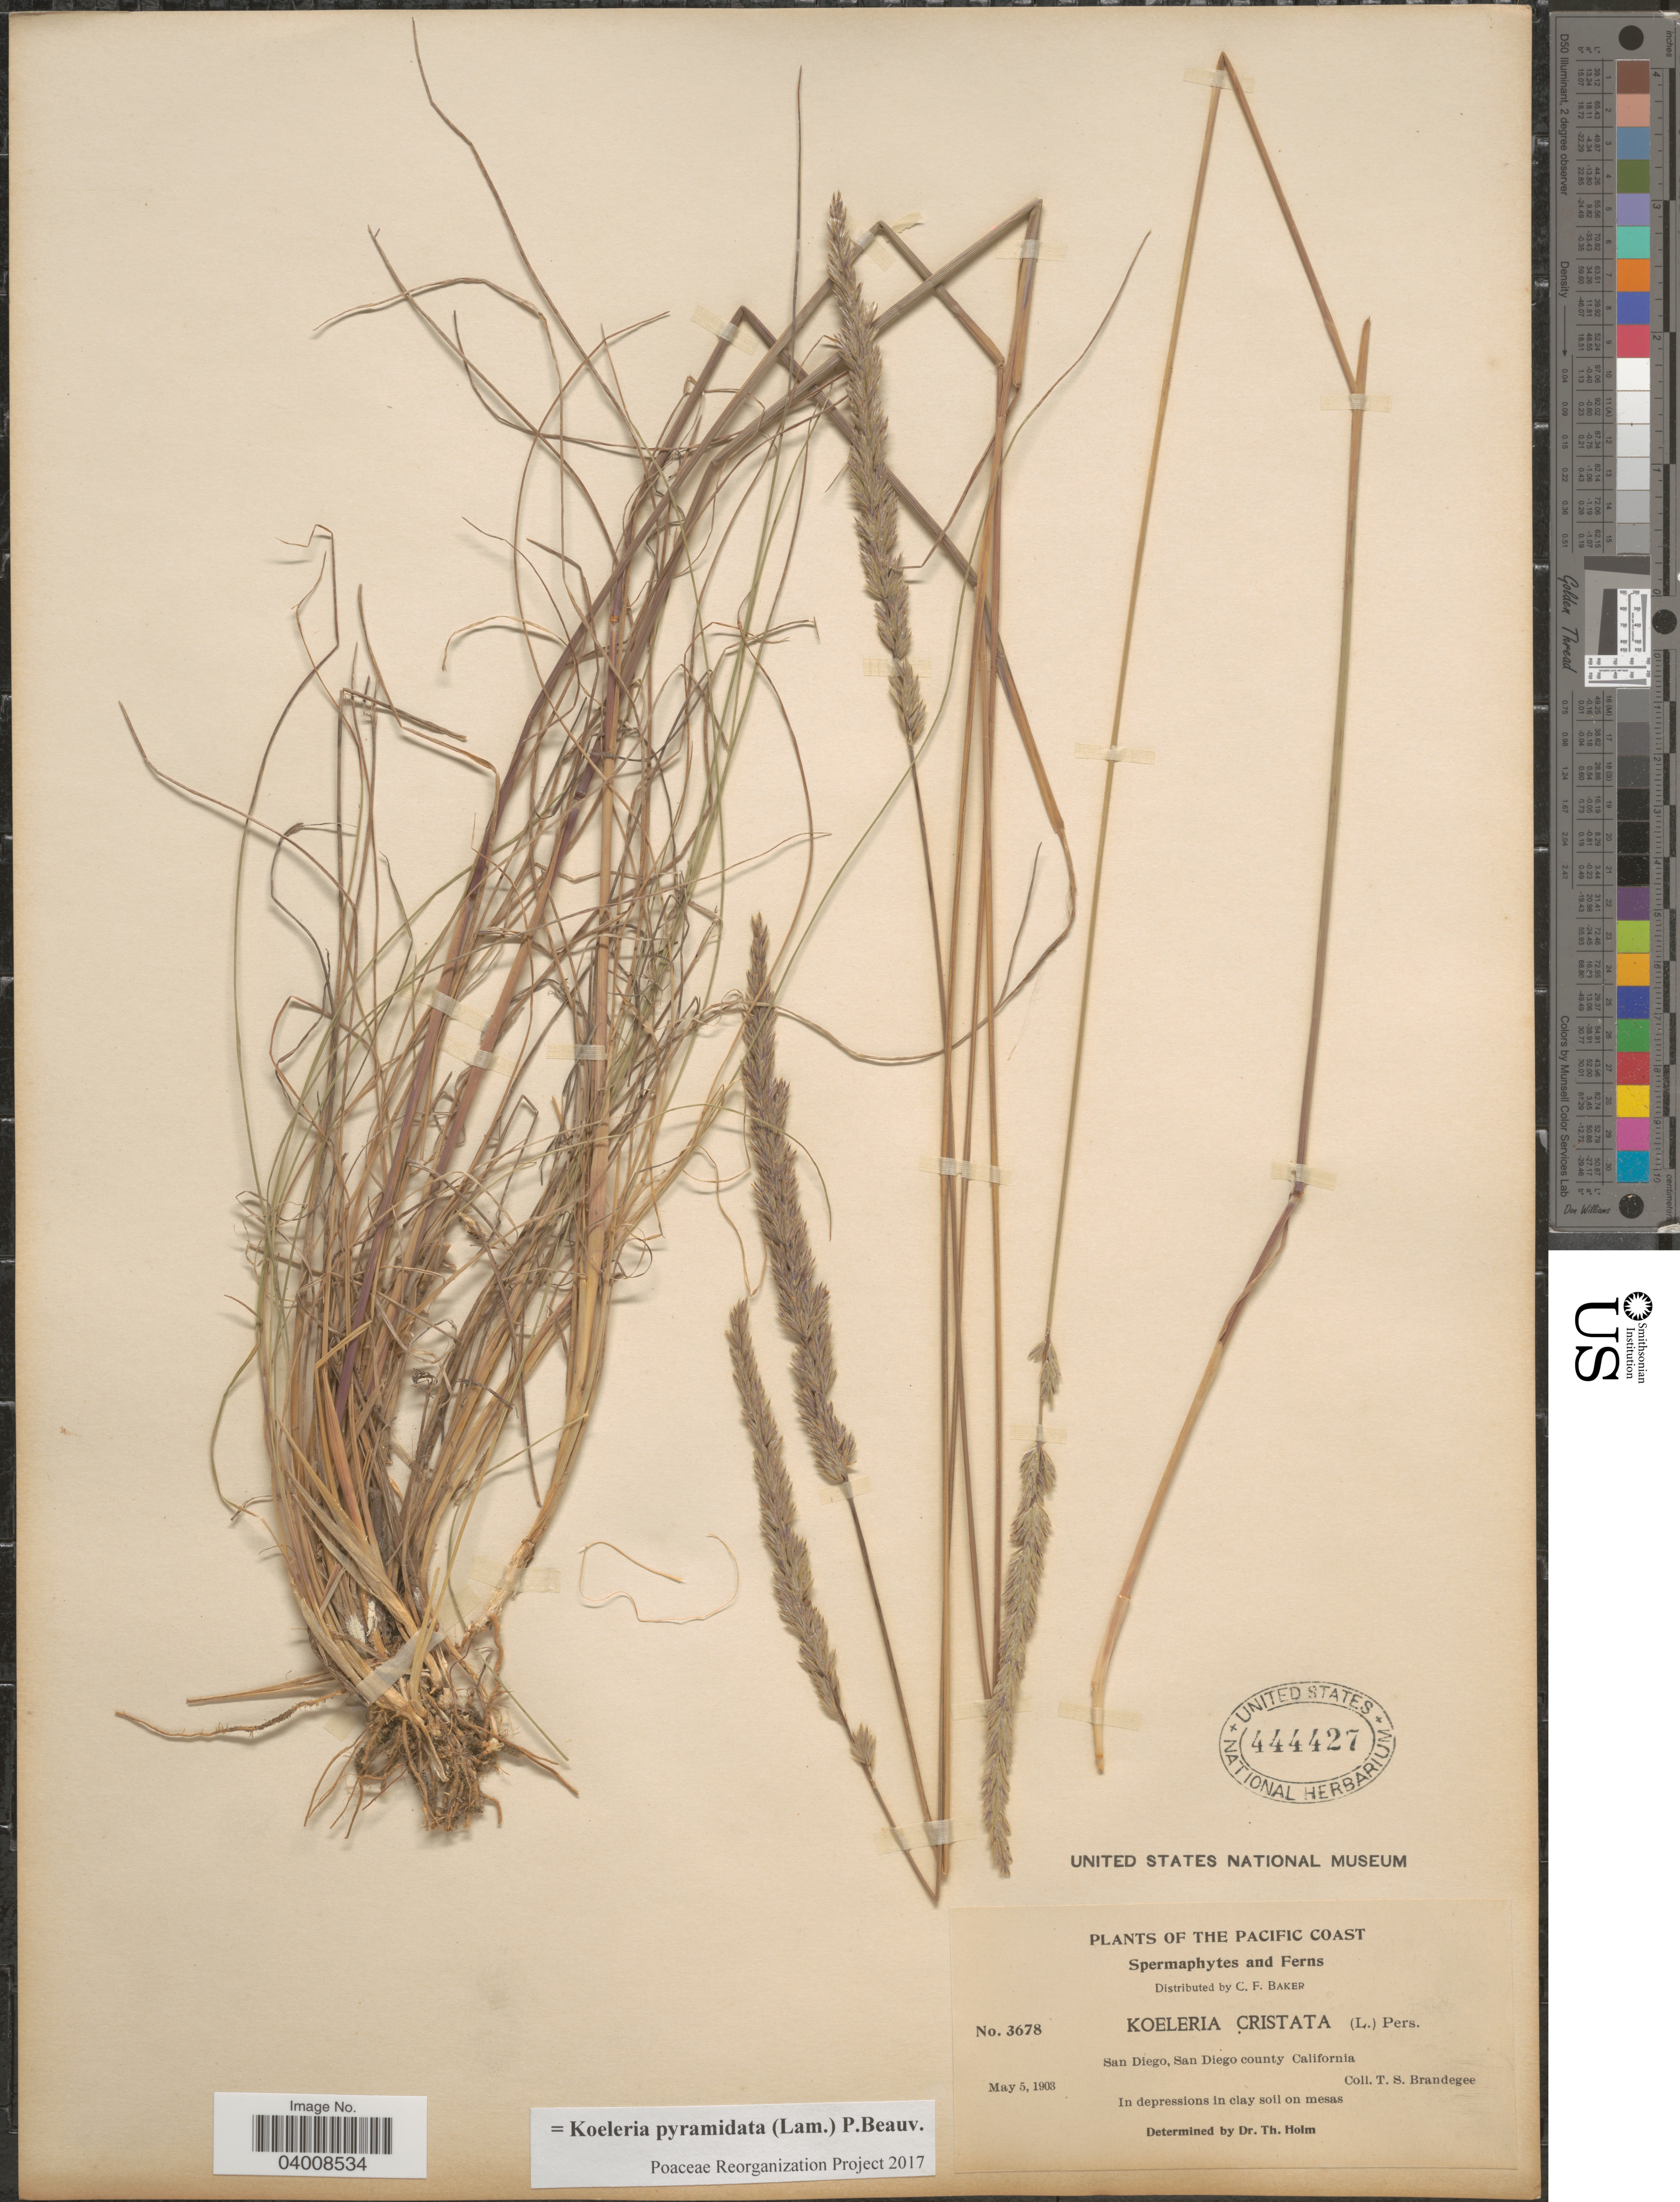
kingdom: Plantae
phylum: Tracheophyta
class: Liliopsida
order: Poales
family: Poaceae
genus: Koeleria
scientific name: Koeleria pyramidata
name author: (Lam.) P. Beauv.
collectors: T. S. Brandegee (herbarium)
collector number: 3678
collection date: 1903-05-05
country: United States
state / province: California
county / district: San Diego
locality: Pacific Coast. San Diego, San Diego county. In depressions in clay soil on mesas.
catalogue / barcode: US 444427